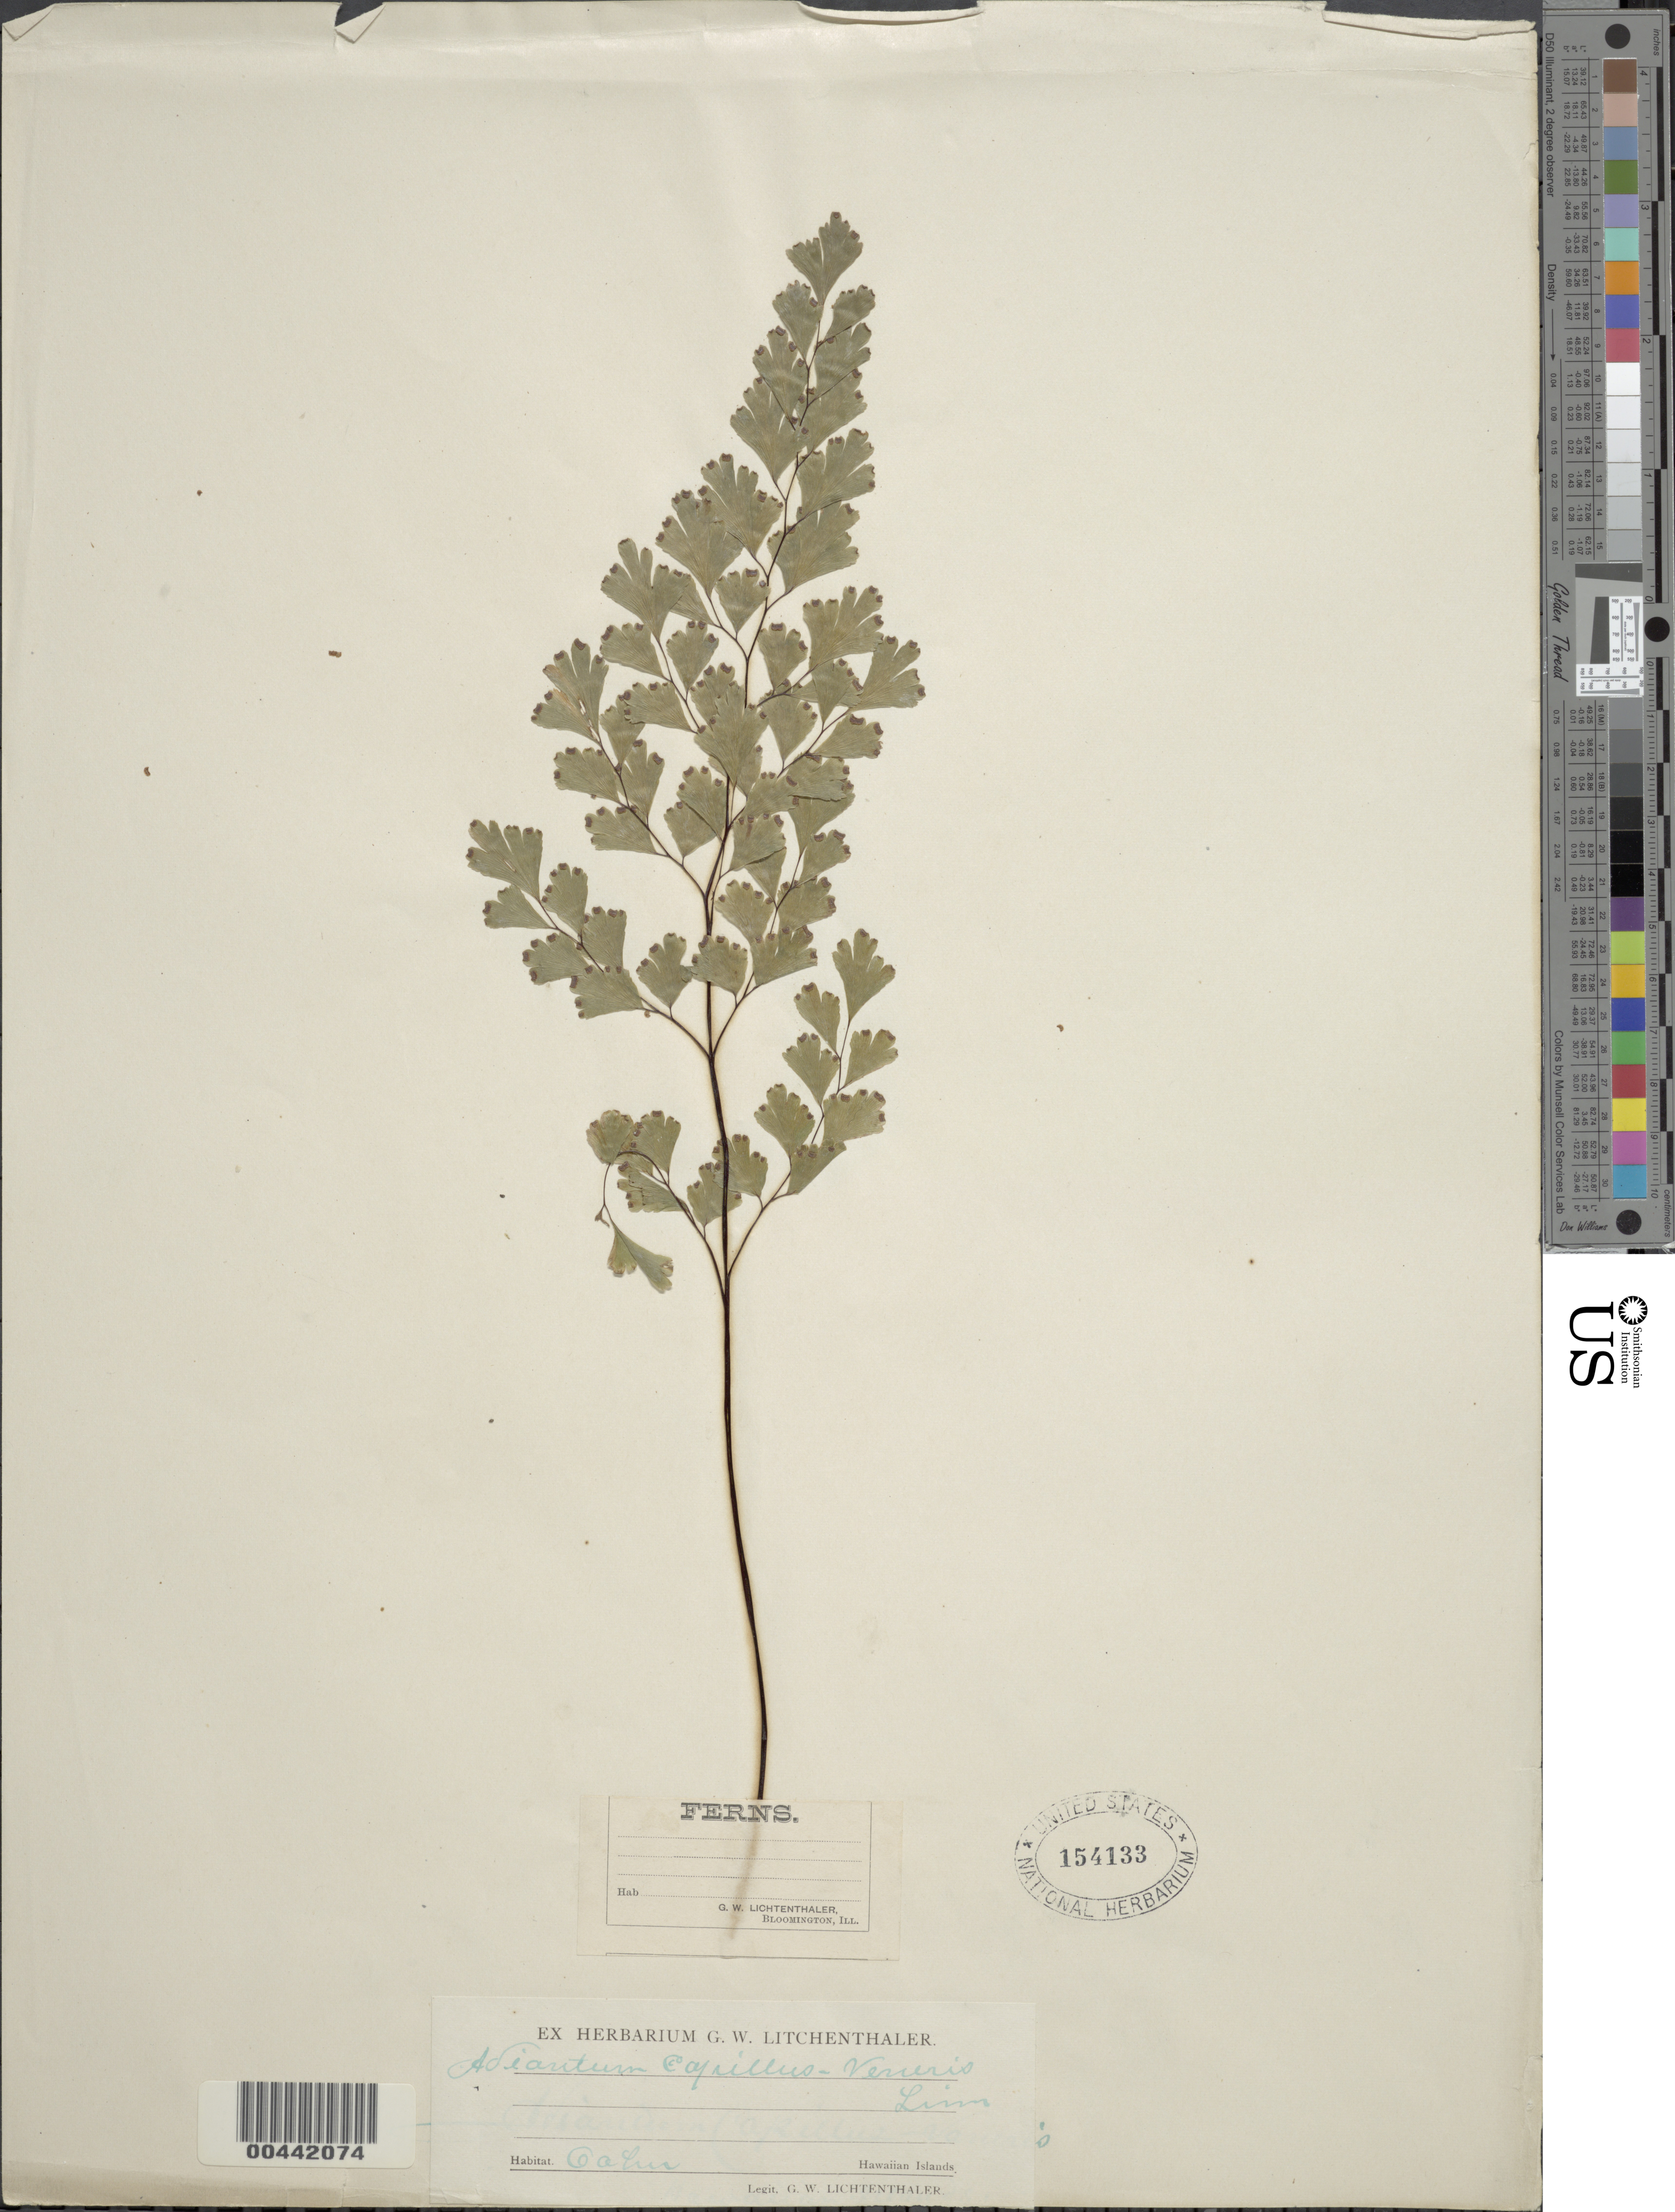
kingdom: Plantae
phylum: Tracheophyta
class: Polypodiopsida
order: Polypodiales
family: Pteridaceae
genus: Adiantum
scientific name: Adiantum capillus-veneris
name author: L.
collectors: G. Lichtenthaler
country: United States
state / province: Hawaii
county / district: Honolulu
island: Oahu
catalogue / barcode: US 154133